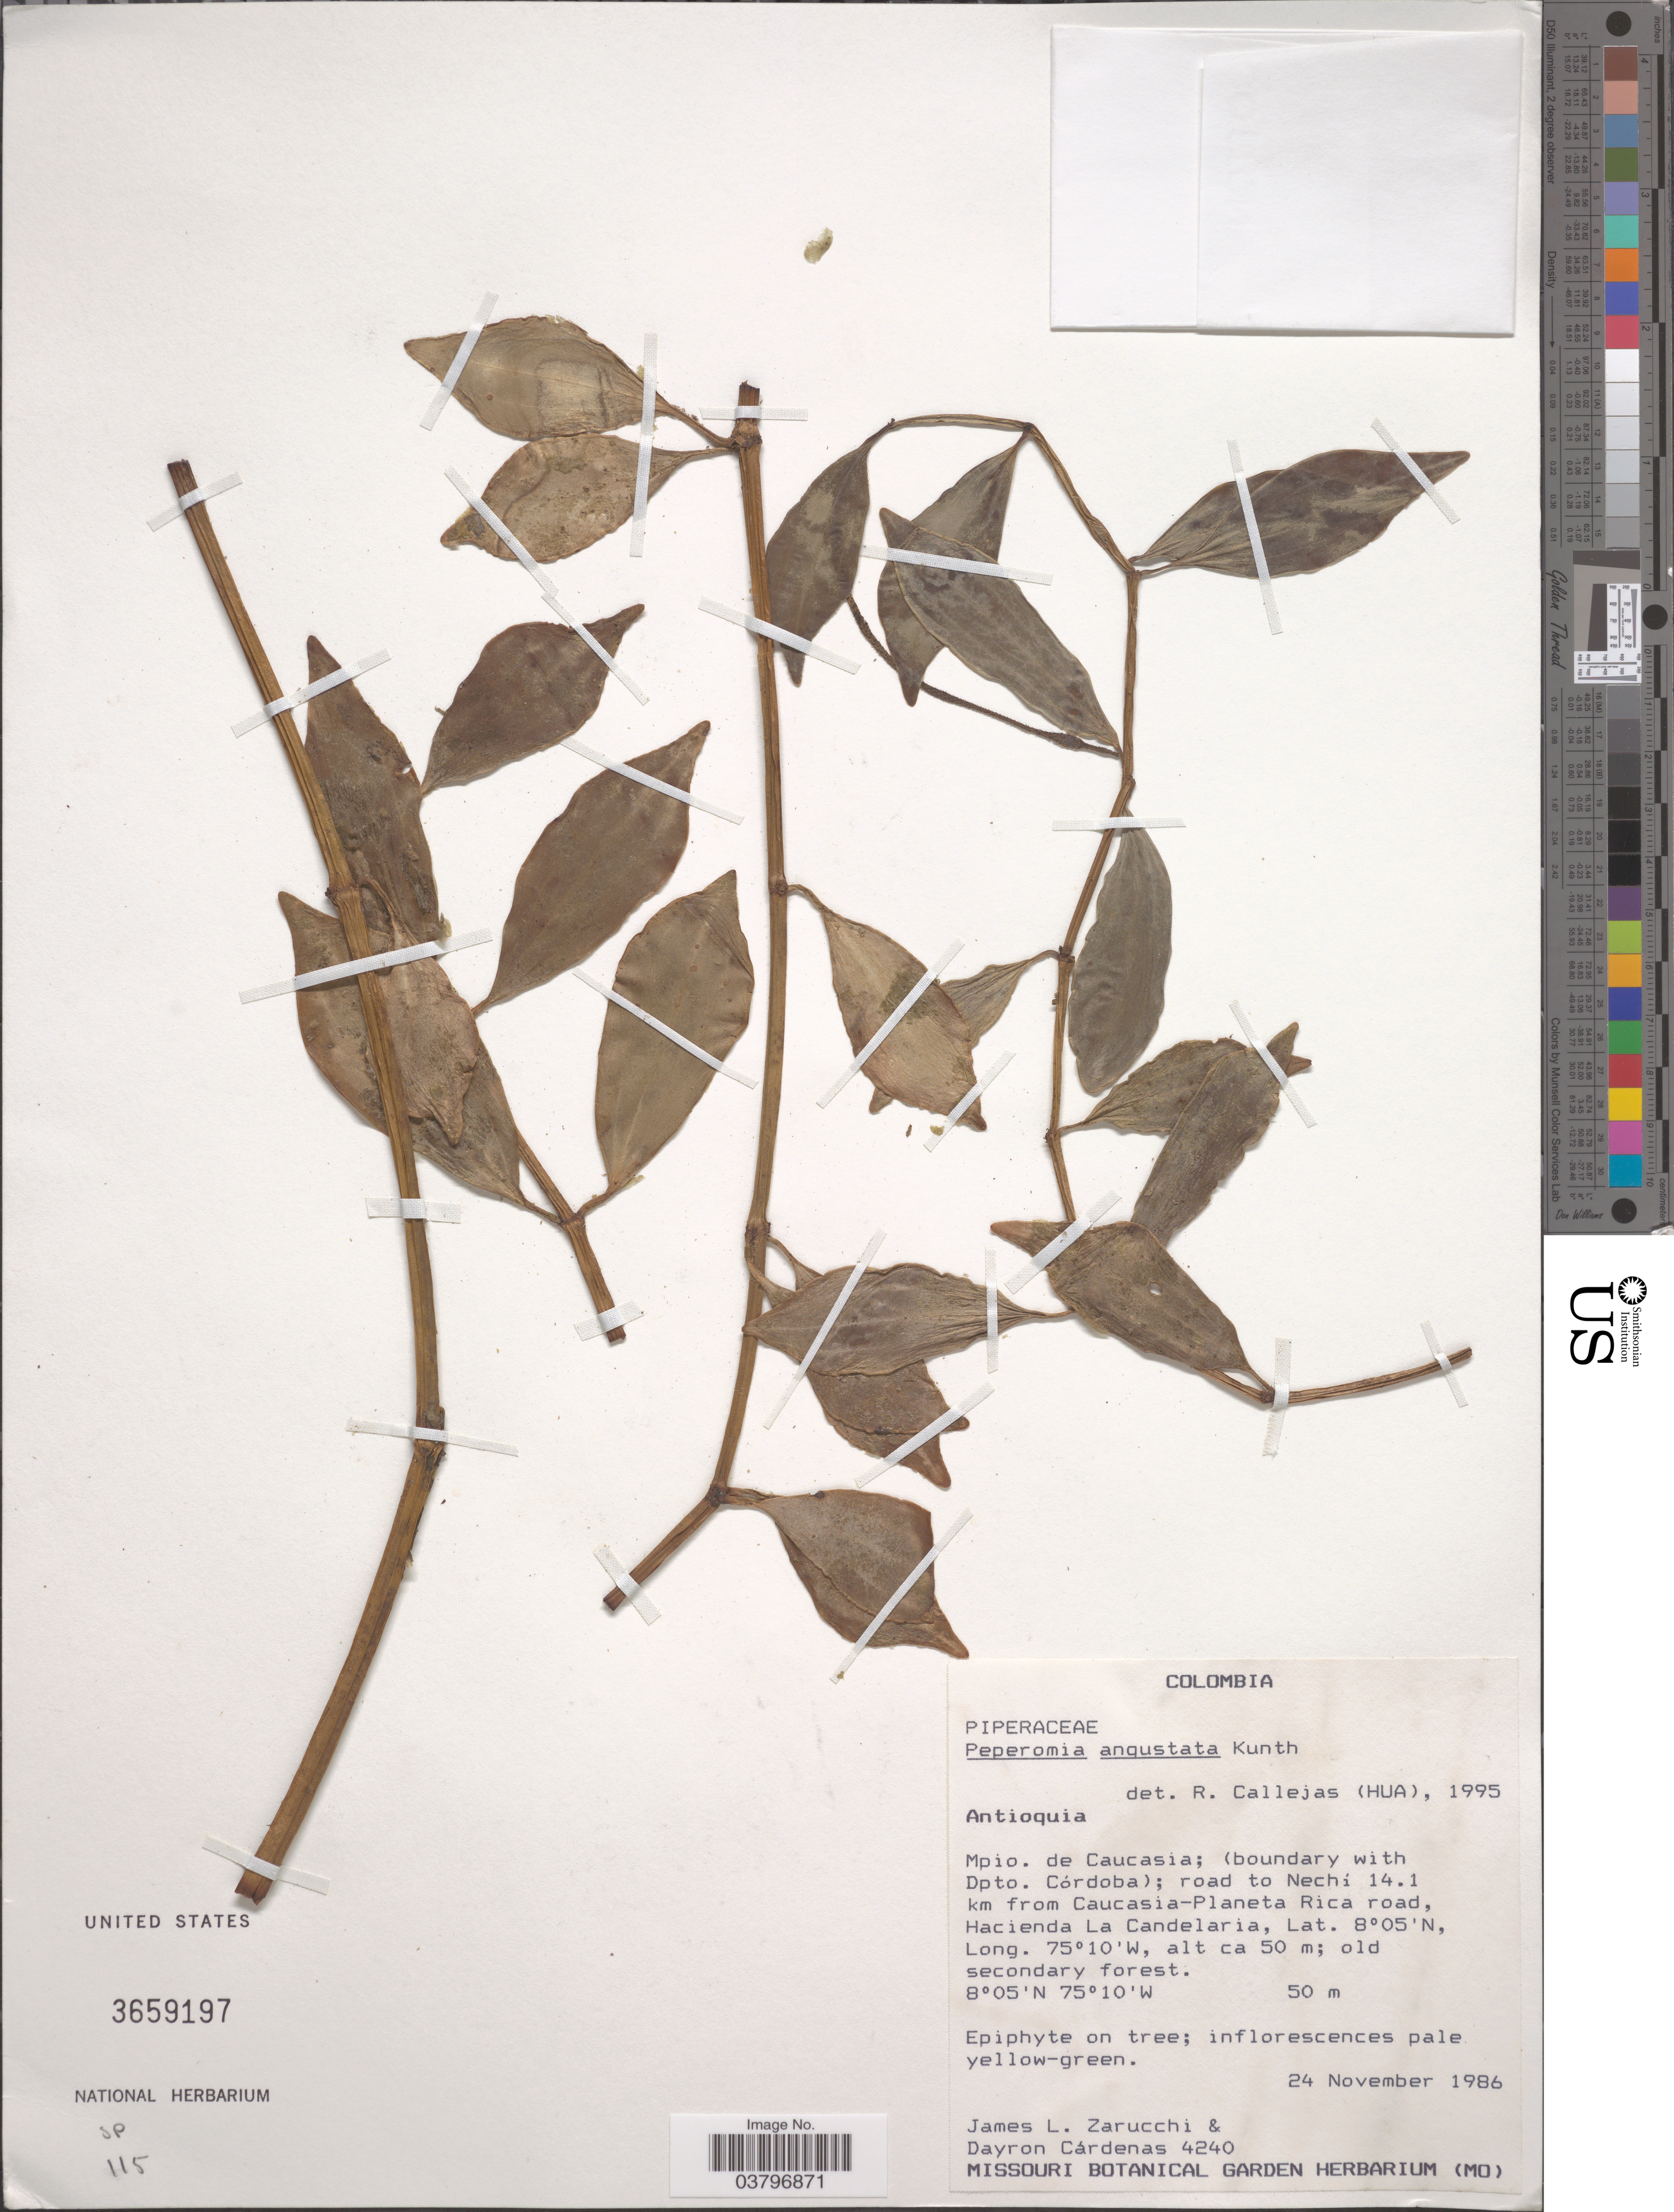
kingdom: Plantae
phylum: Tracheophyta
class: Magnoliopsida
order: Piperales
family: Piperaceae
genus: Peperomia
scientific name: Peperomia angustata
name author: Kunth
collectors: J. L. Zarucchi & D. Cárdenas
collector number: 4240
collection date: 1986-11-24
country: Colombia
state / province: Antioquia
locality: Mpio. de Caucasia; (boundary with Dpto. Córdoba); road to Nechí 14.1 km from Caucasia-Planeta Rica road, Hacienda La Candelaria.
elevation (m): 50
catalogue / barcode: US 3659197